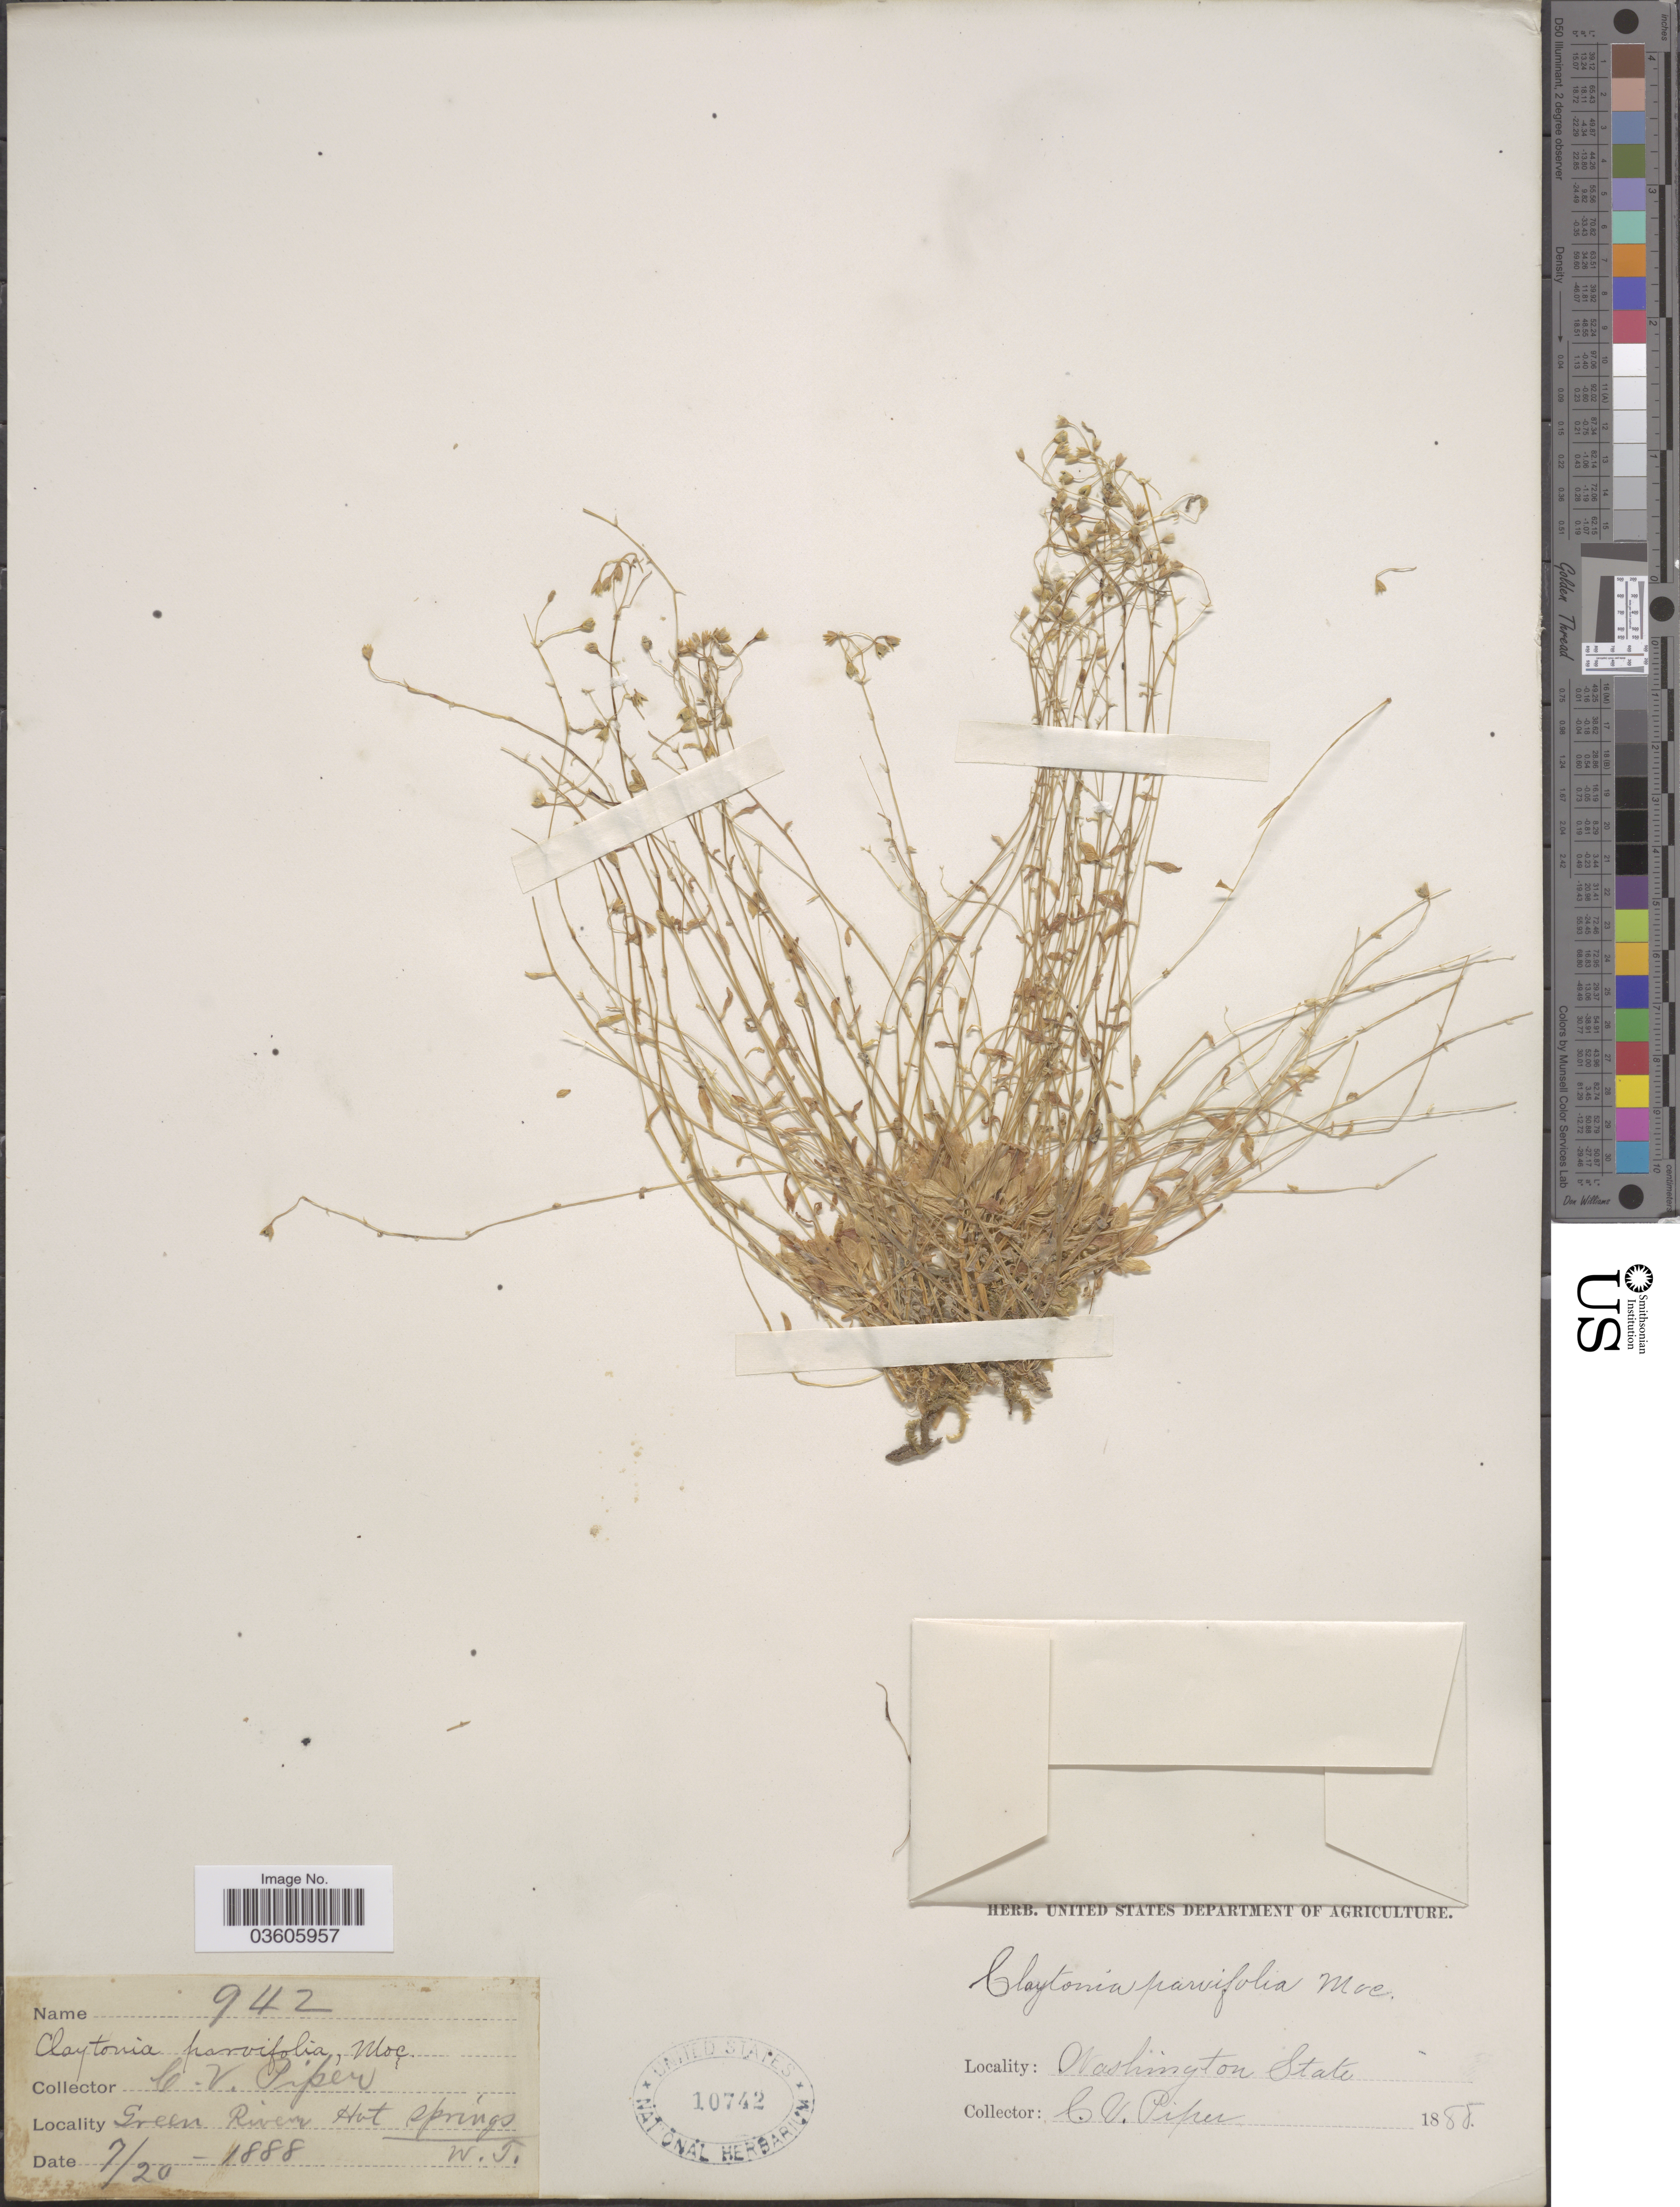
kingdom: Plantae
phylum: Tracheophyta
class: Magnoliopsida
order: Caryophyllales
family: Montiaceae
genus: Montia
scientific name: Montia parvifolia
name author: (Moc. ex DC.) Greene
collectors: C. V. Piper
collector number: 942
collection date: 1888-07-20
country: United States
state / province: Washington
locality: Green River Hot Springs. W. T.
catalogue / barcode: US 10742